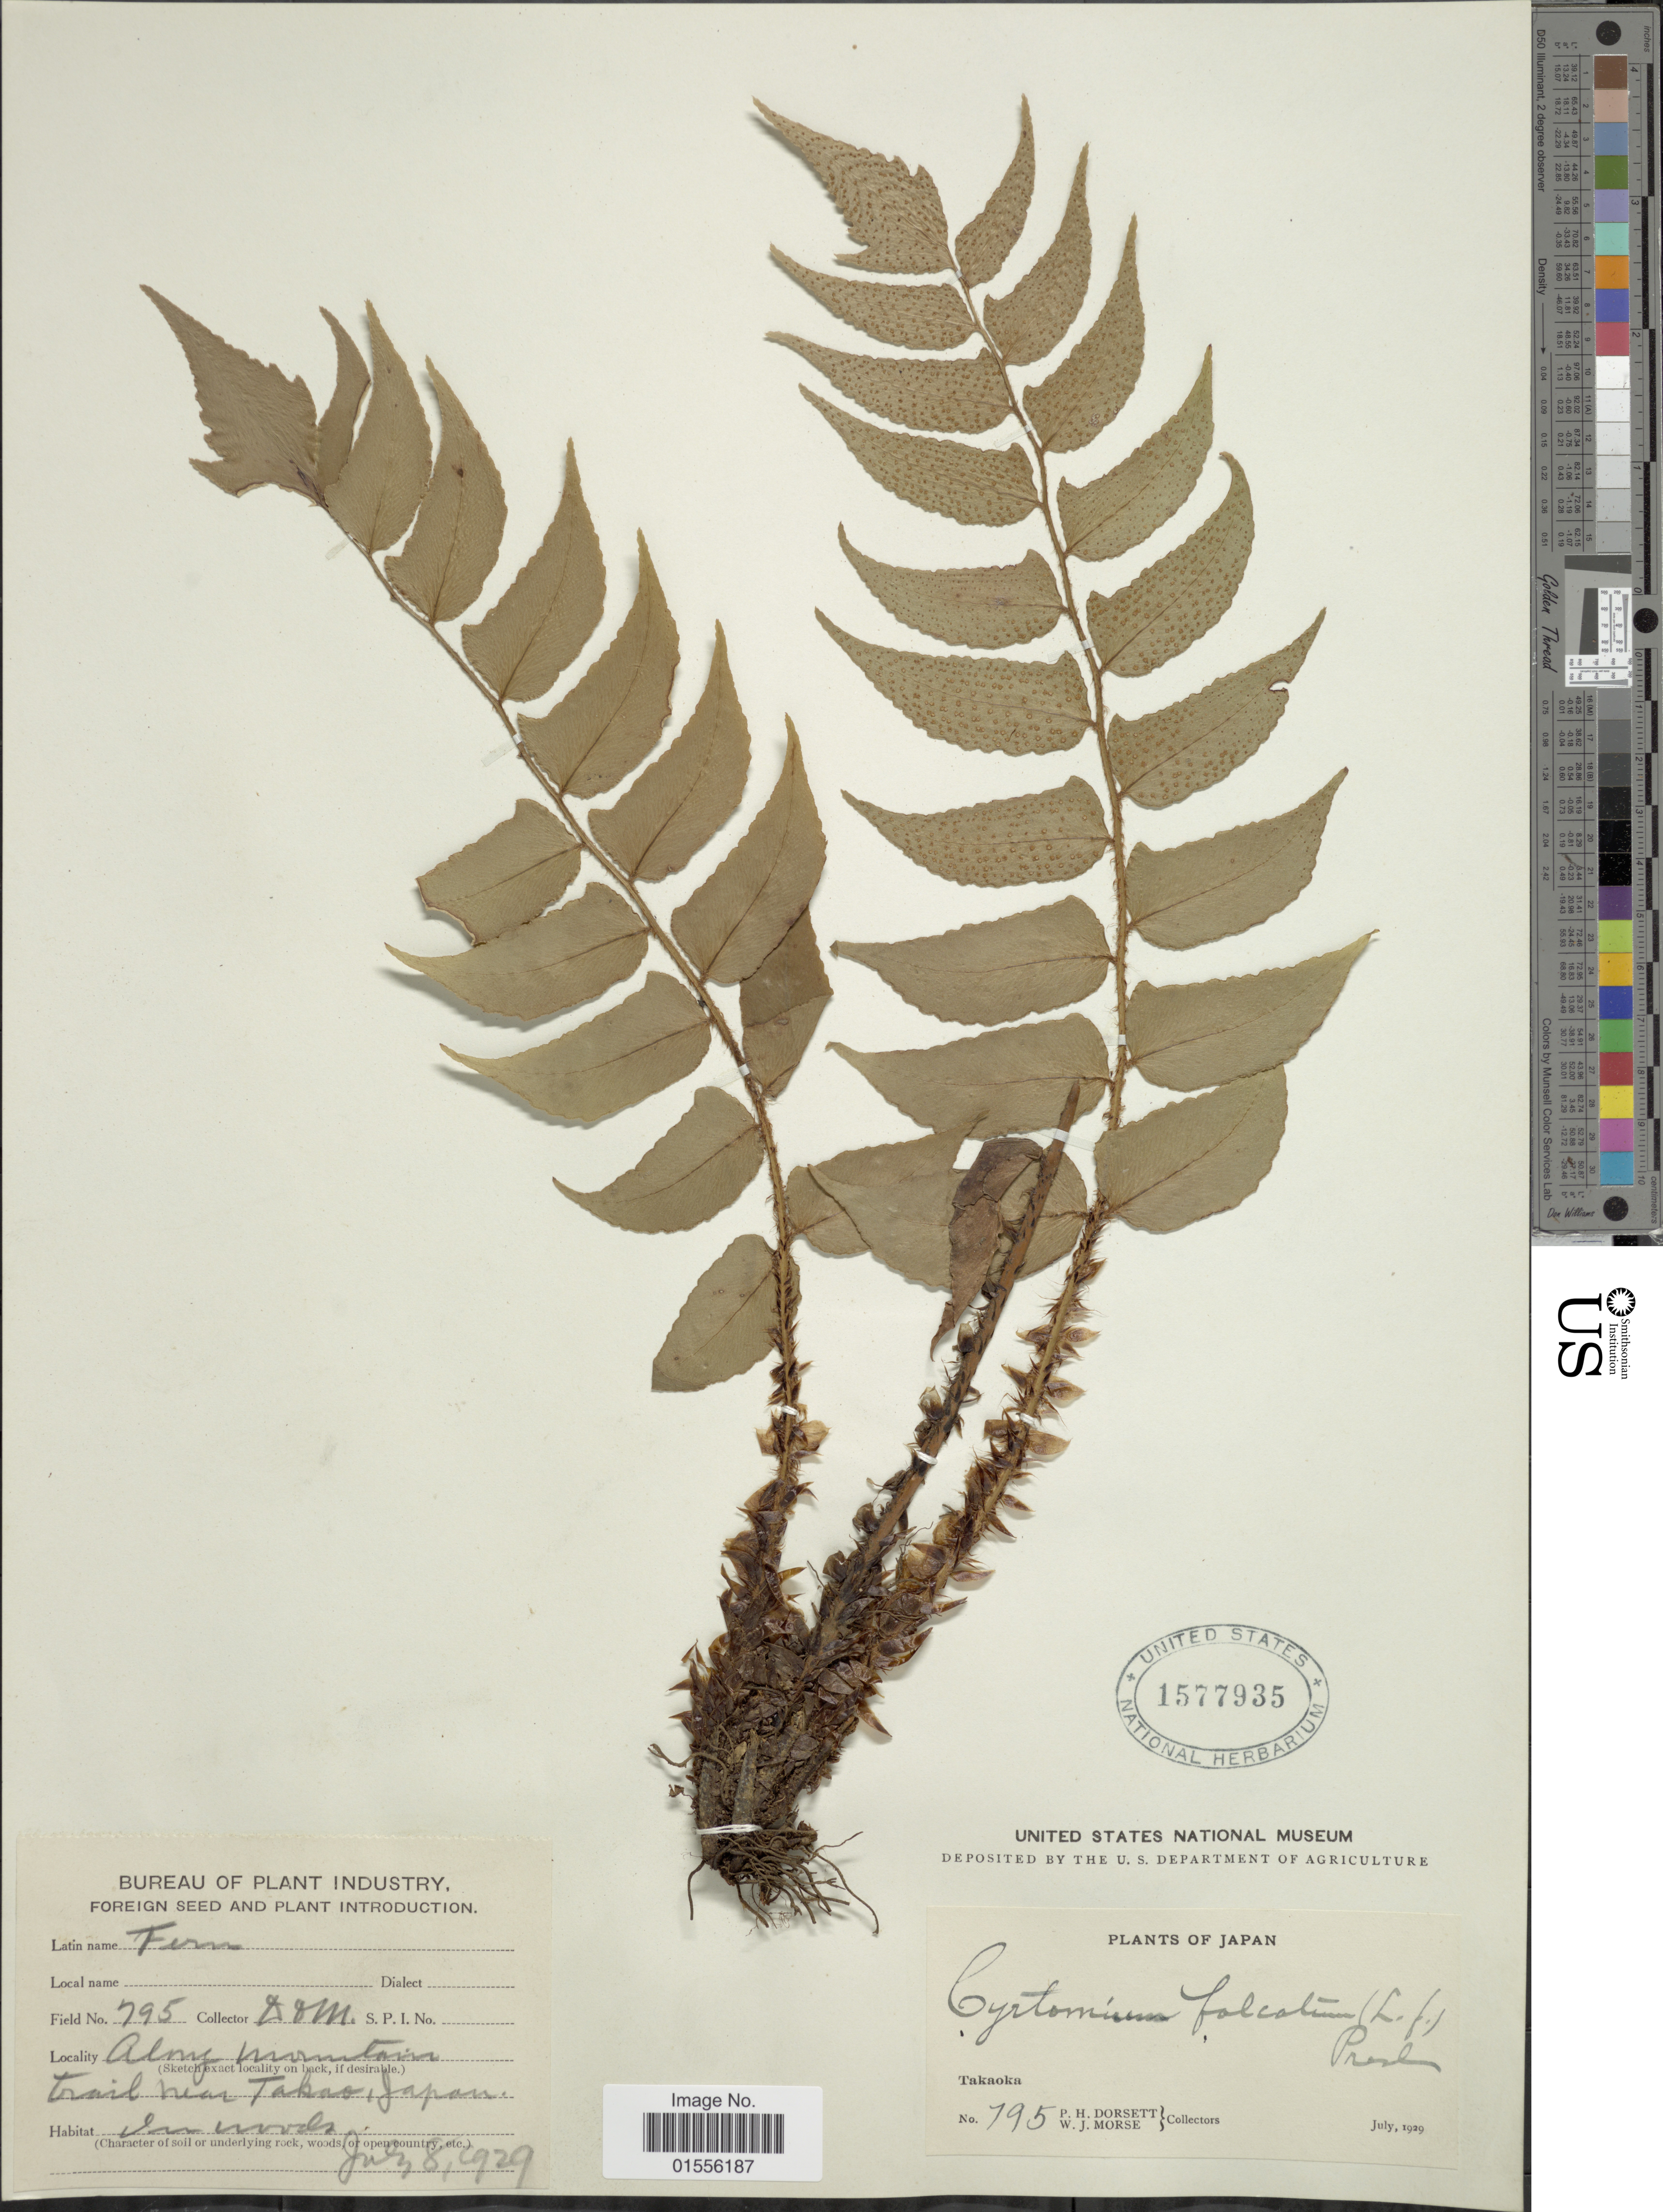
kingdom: Plantae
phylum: Tracheophyta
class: Polypodiopsida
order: Polypodiales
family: Dryopteridaceae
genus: Cyrtomium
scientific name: Cyrtomium falcatum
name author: (L. f.) C. Presl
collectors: P. H. Dorsett & W. J. Morse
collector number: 795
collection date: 1929-07-08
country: Japan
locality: Along mountain trail near Takao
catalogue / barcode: US 1577935